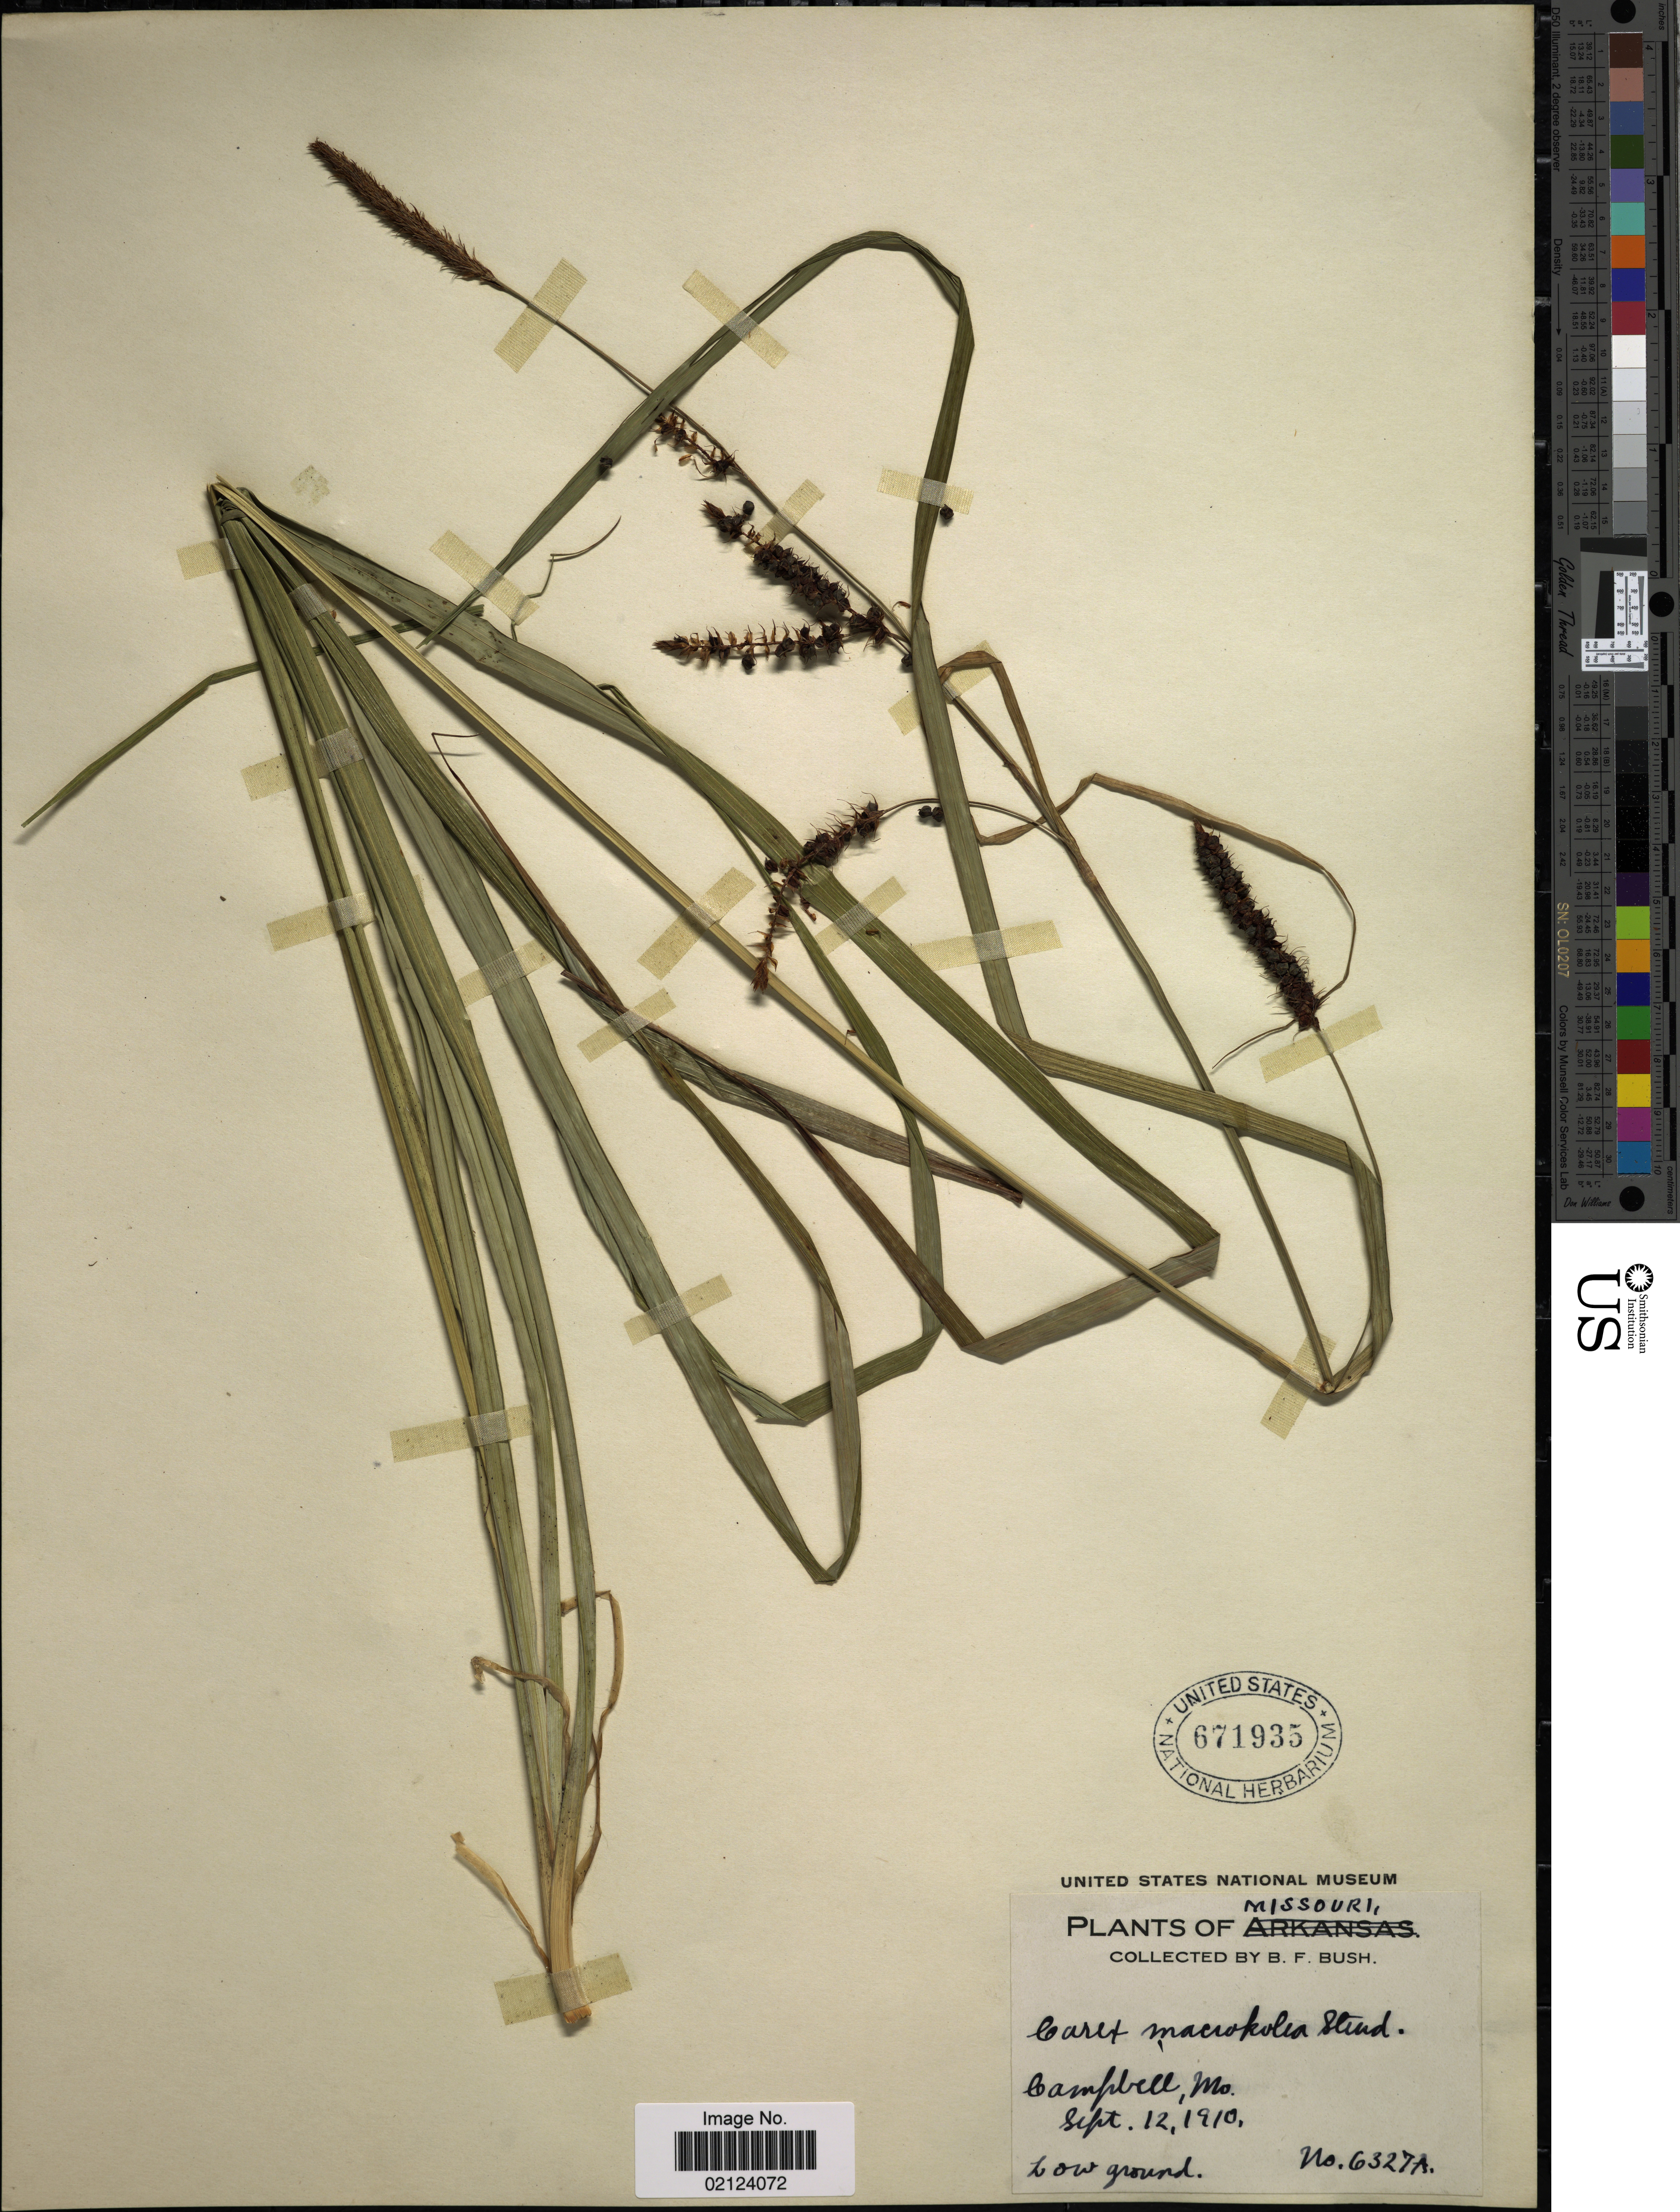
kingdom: Plantae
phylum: Tracheophyta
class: Liliopsida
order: Poales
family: Cyperaceae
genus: Carex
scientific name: Carex joorii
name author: L.H. Bailey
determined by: Strong, Mark T., (BOT), Smithsonian Institution - National Museum of Natural History (UNITED STATES)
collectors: B. F. Bush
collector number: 6327A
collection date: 1910-09-12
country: United States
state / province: Missouri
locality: Campbell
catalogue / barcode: US 671935